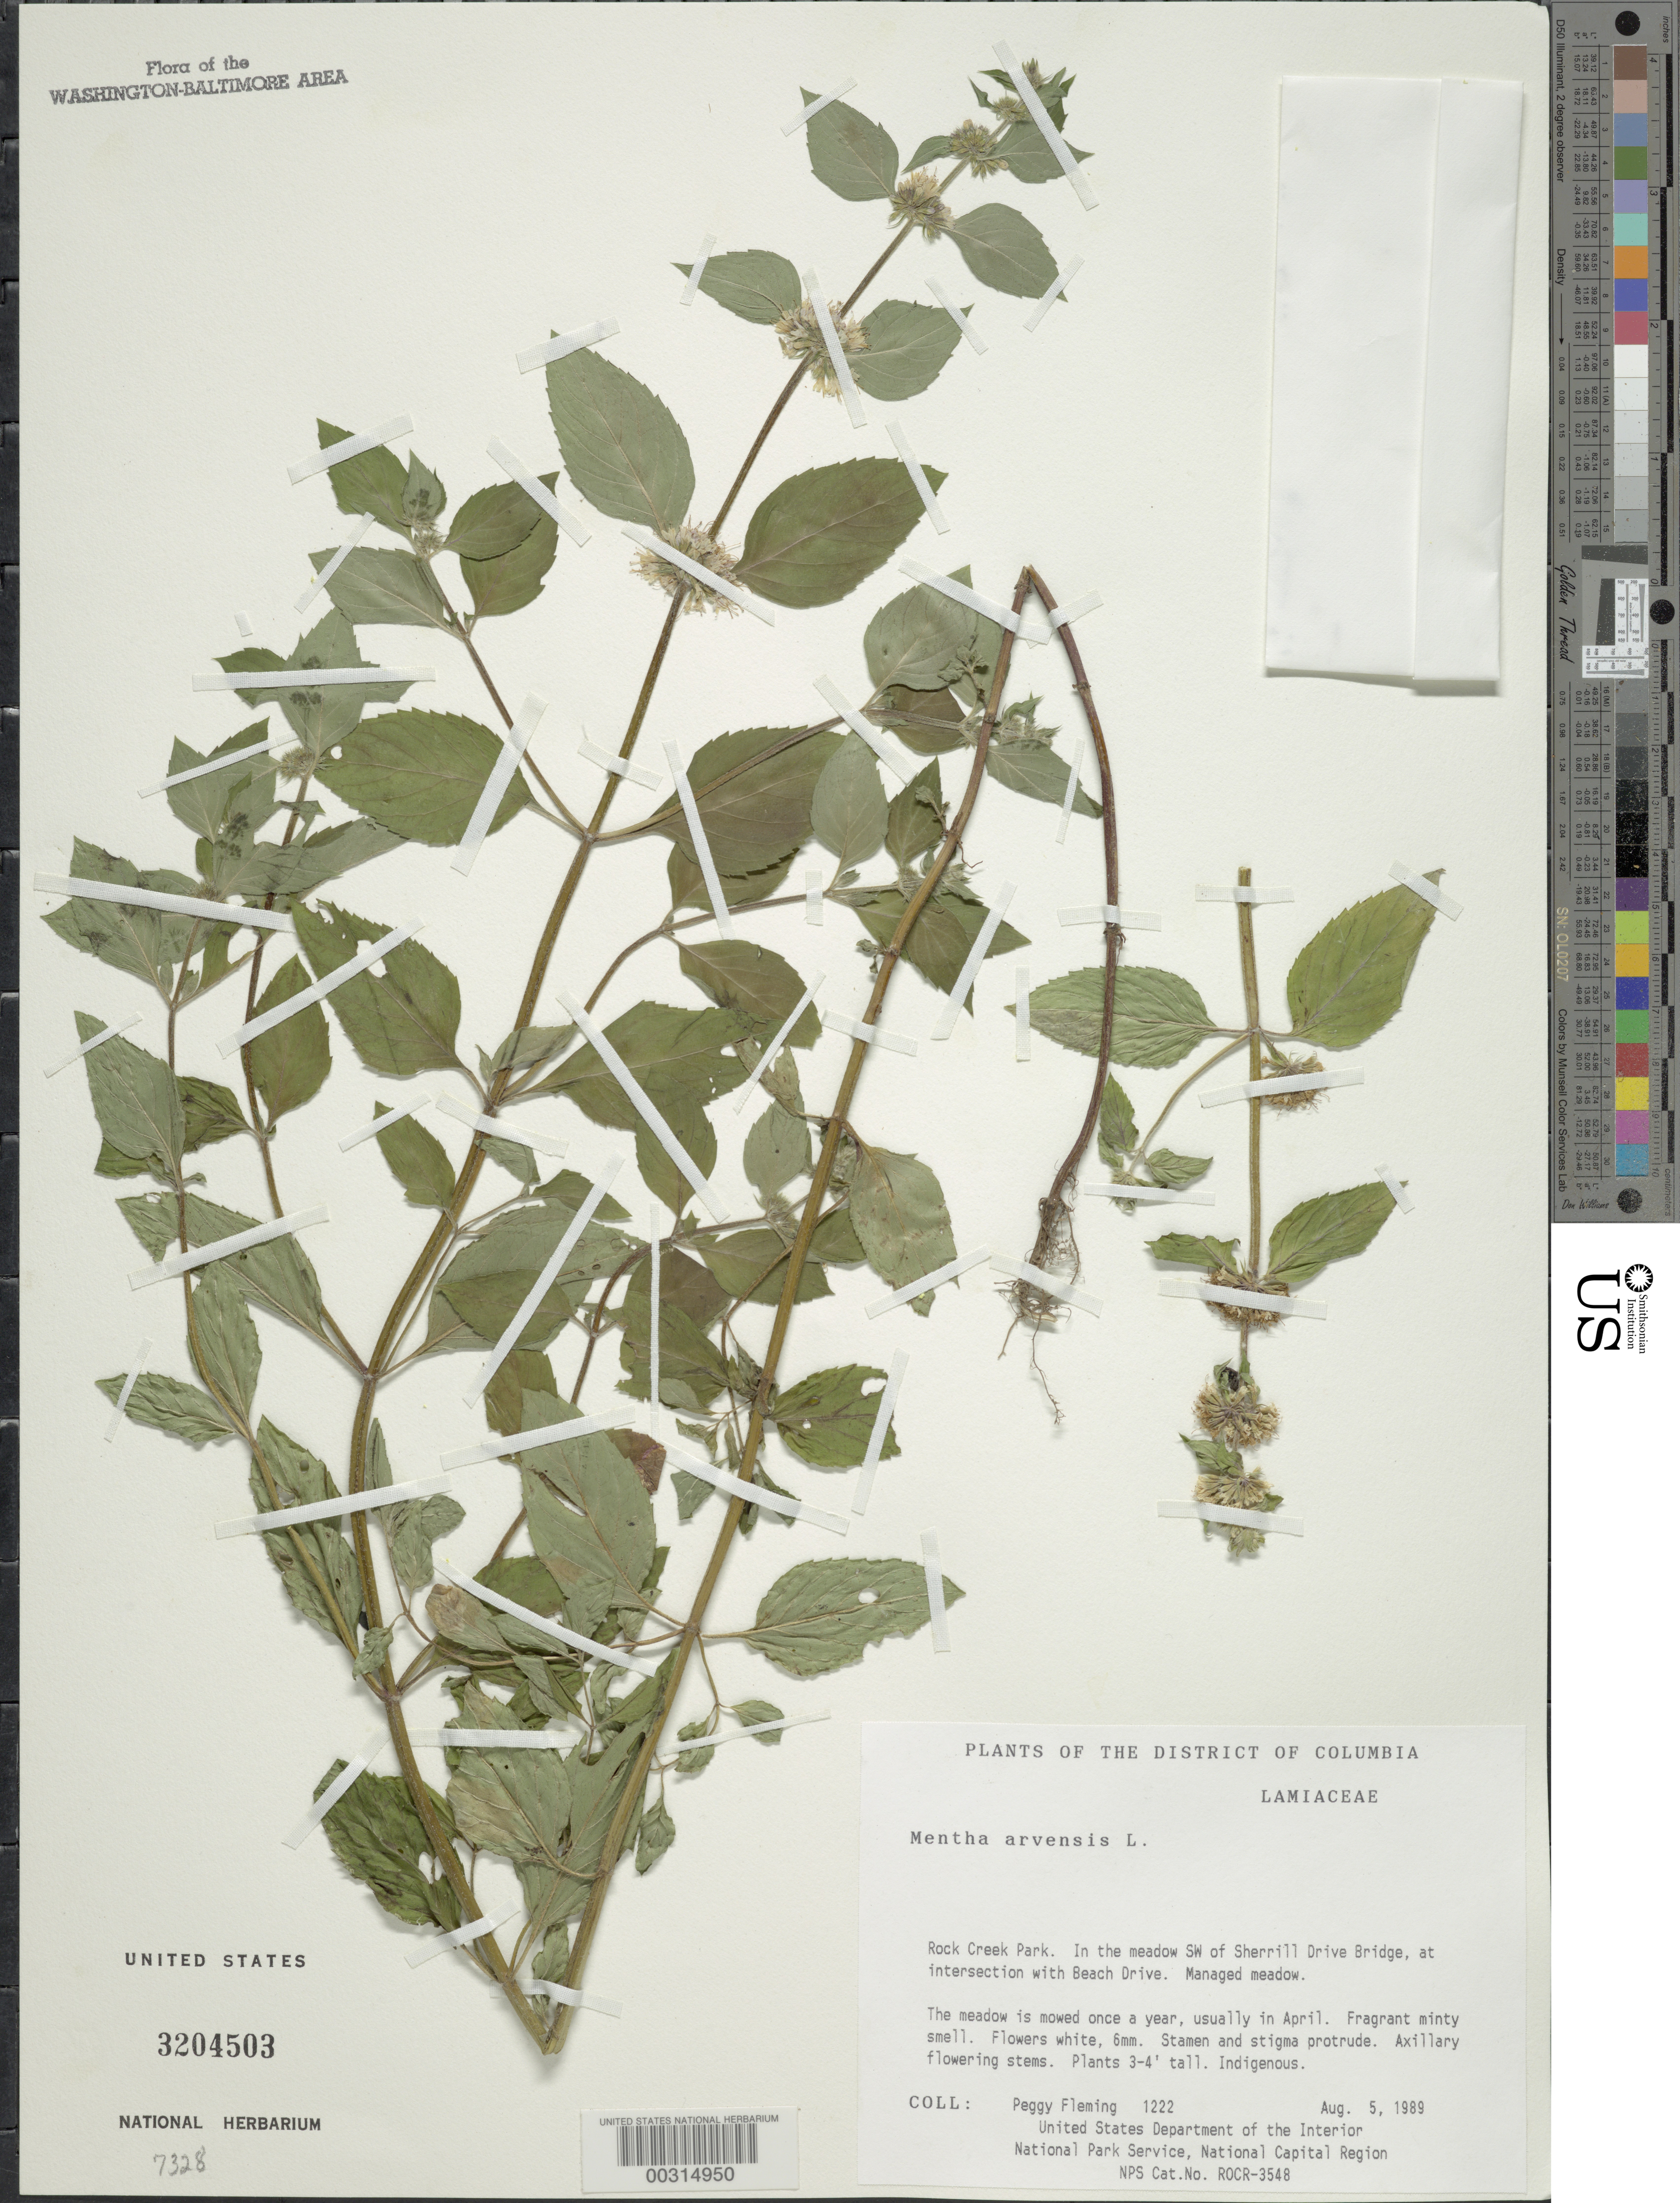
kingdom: Plantae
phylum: Tracheophyta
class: Magnoliopsida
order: Lamiales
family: Lamiaceae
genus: Mentha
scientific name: Mentha arvensis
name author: L.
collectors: P. Fleming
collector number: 1222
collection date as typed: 05 Aug 1989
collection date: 1989-08-05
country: United States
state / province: District of Columbia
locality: Rock Creek Park, SW meadow at intersection of Beach and Sherrill Drive Rock Creek Park and vicinity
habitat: Managed meadow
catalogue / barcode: US 3204503